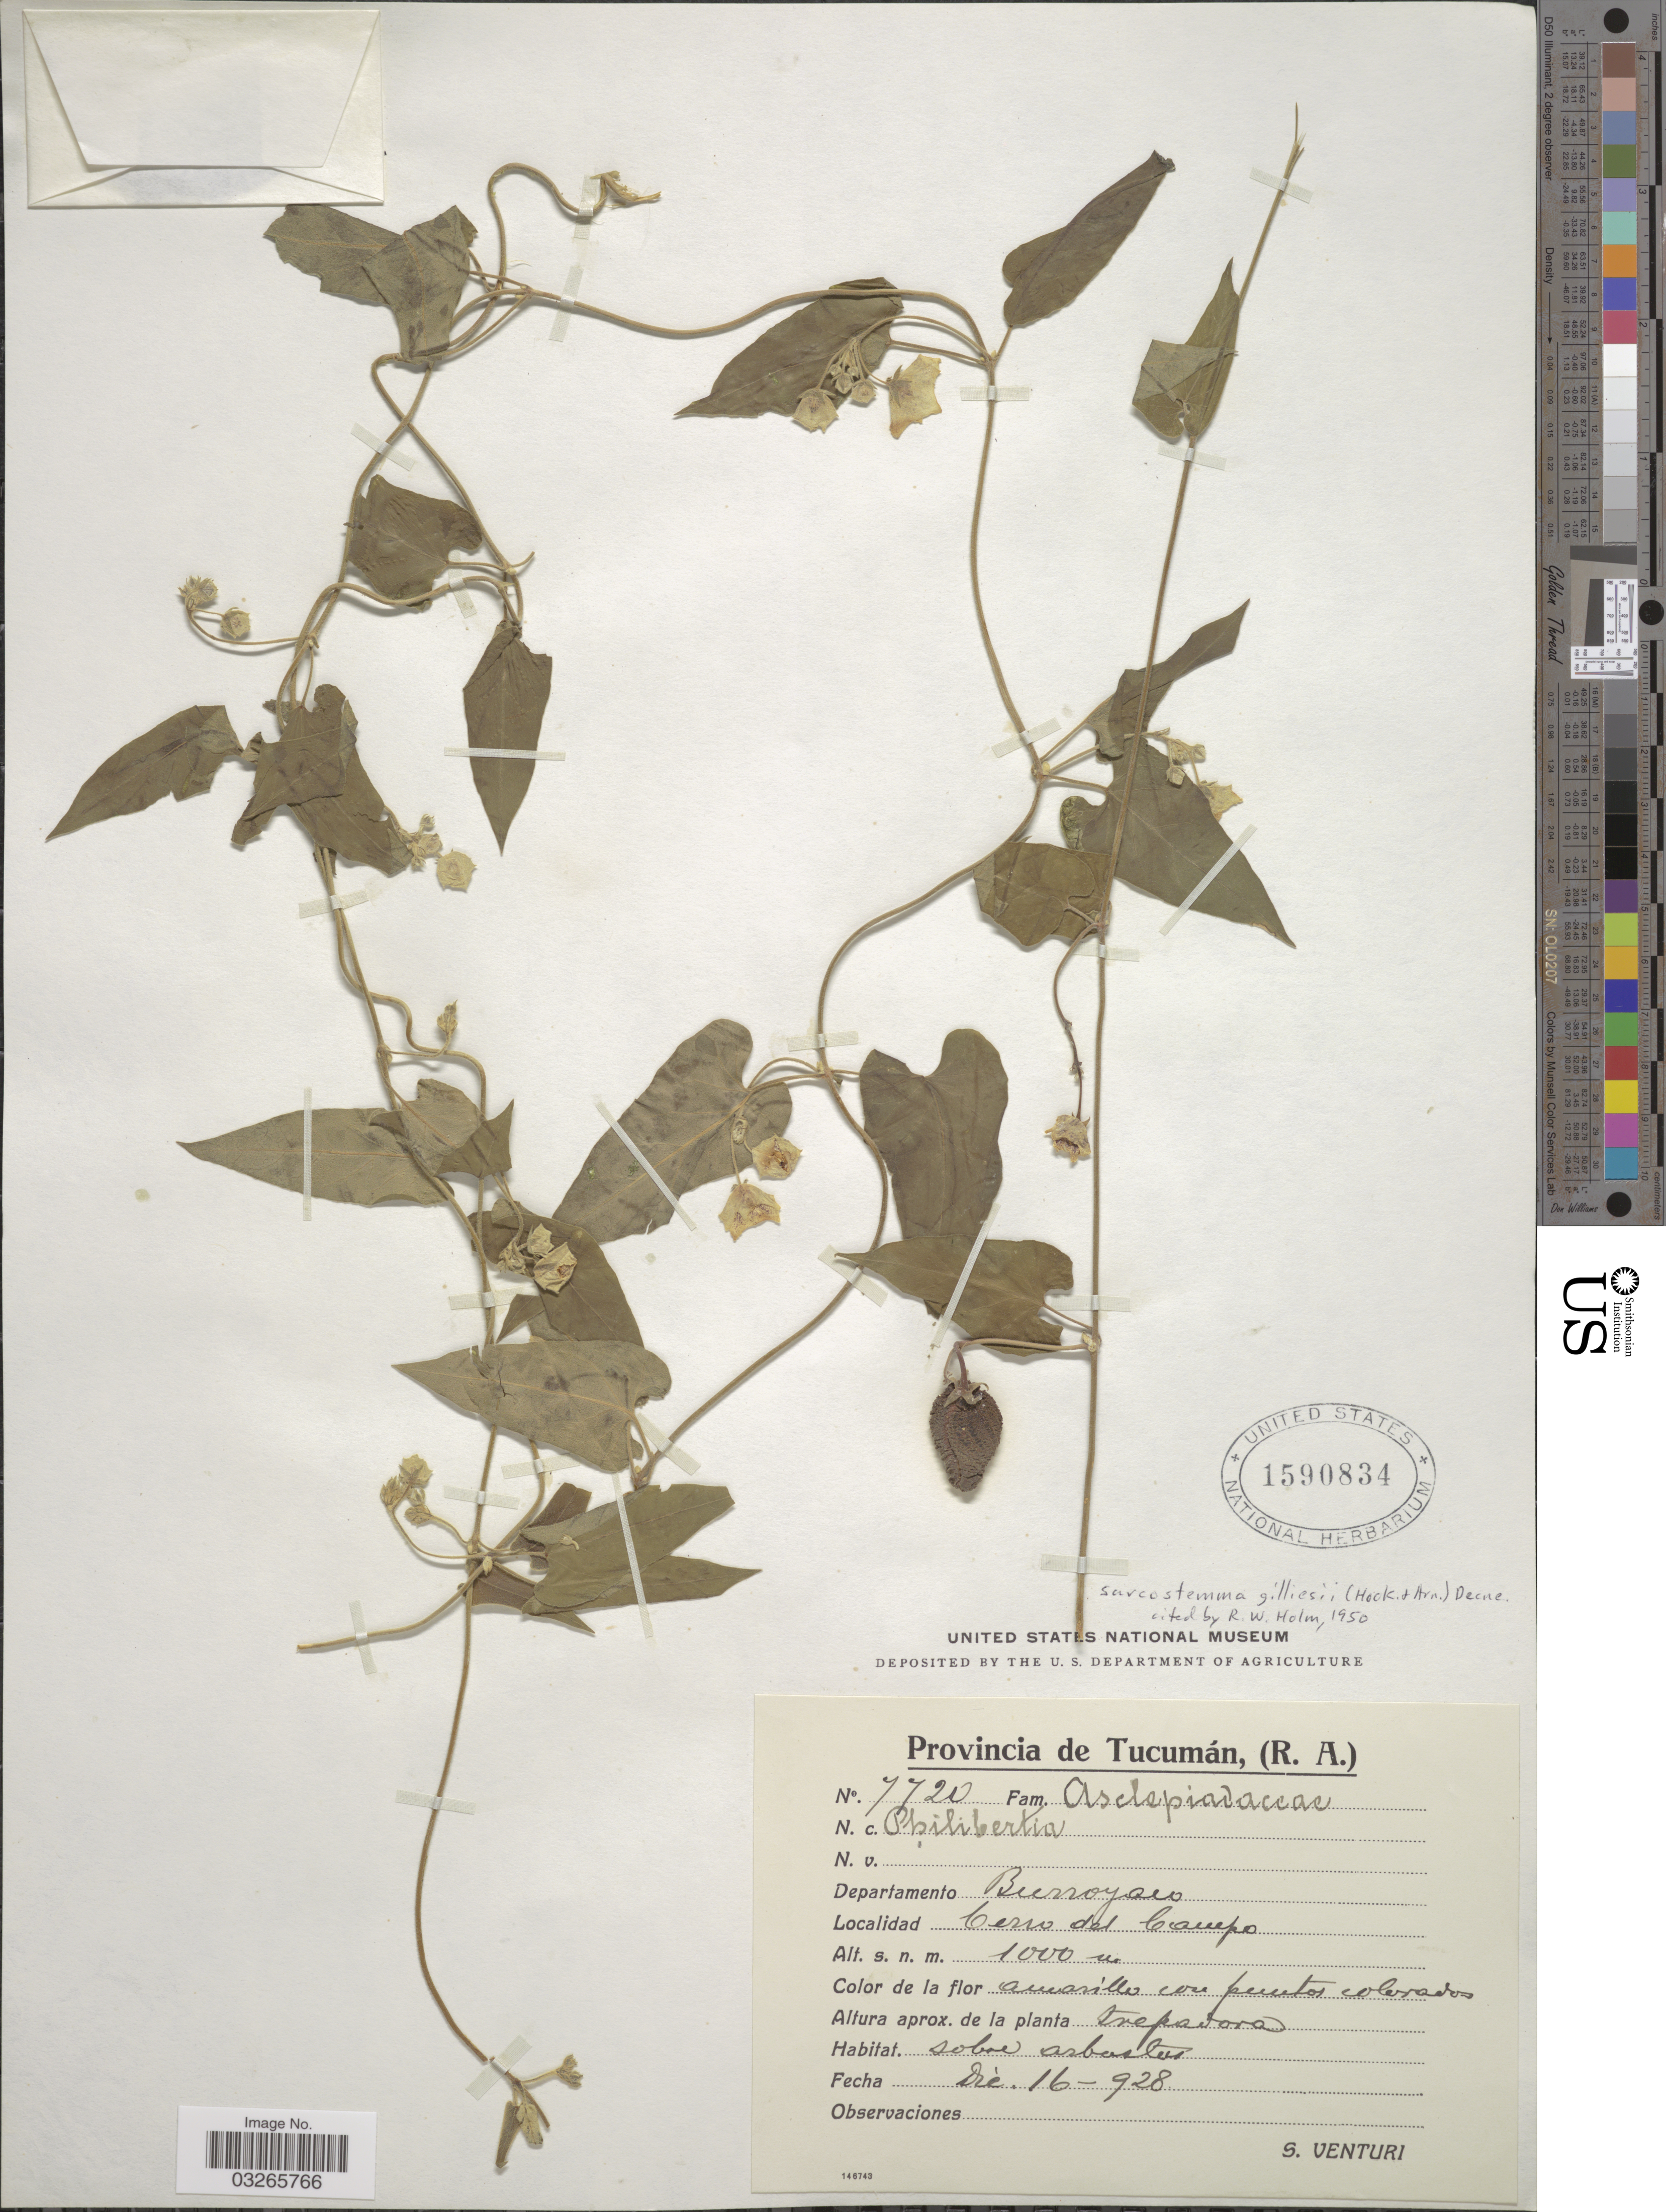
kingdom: Plantae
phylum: Tracheophyta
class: Magnoliopsida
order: Gentianales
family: Apocynaceae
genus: Sarcostemma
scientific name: Sarcostemma gilliesii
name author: (Hook. & Arn.) Decne.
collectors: S. Venturi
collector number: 7720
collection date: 1928-12-16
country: Argentina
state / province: Tucuman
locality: Departamento Burruyacu. Cerro del Campo.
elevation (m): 1000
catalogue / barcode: US 1590834